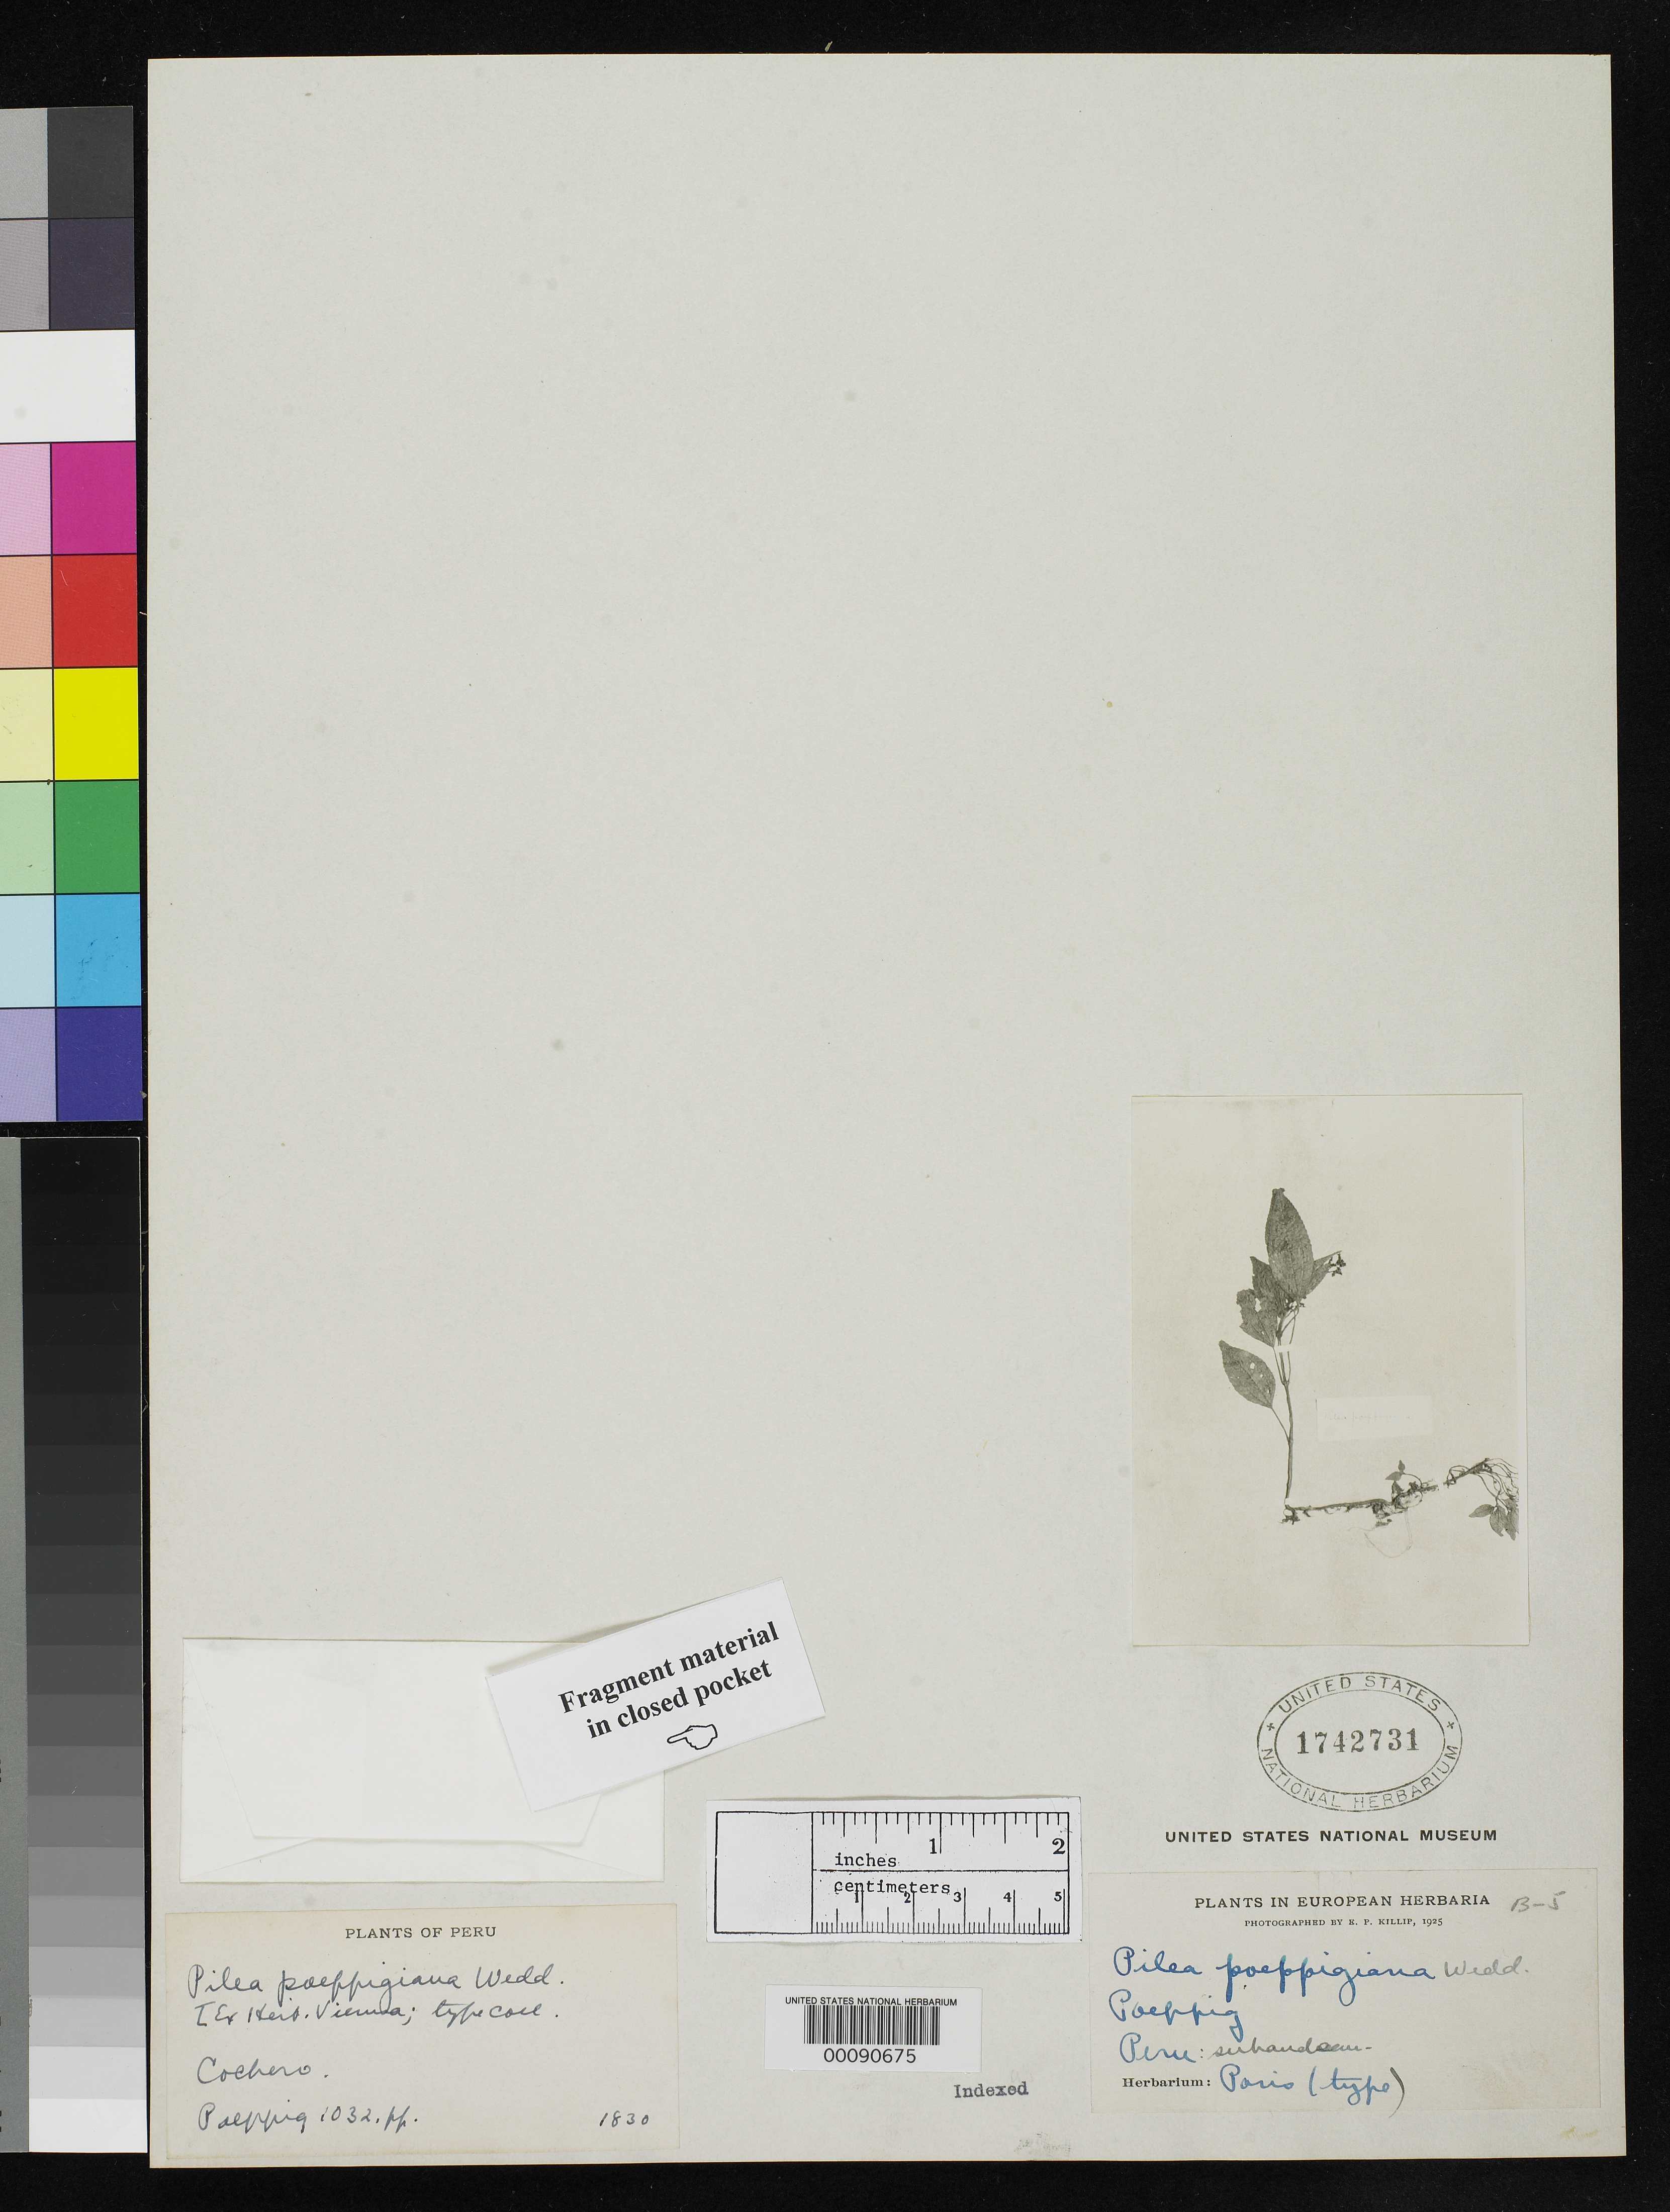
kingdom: Plantae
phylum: Tracheophyta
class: Magnoliopsida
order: Rosales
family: Urticaceae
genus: Pilea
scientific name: Pilea poeppigiana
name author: Wedd.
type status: Type Material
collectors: E. F. Poeppig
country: Peru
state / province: San Martín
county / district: Mariscal Cáceres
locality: Rio Huallaga, margen Derecha del; Balsa Probana; dtto. Tocache Nuevo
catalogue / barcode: US 1742731